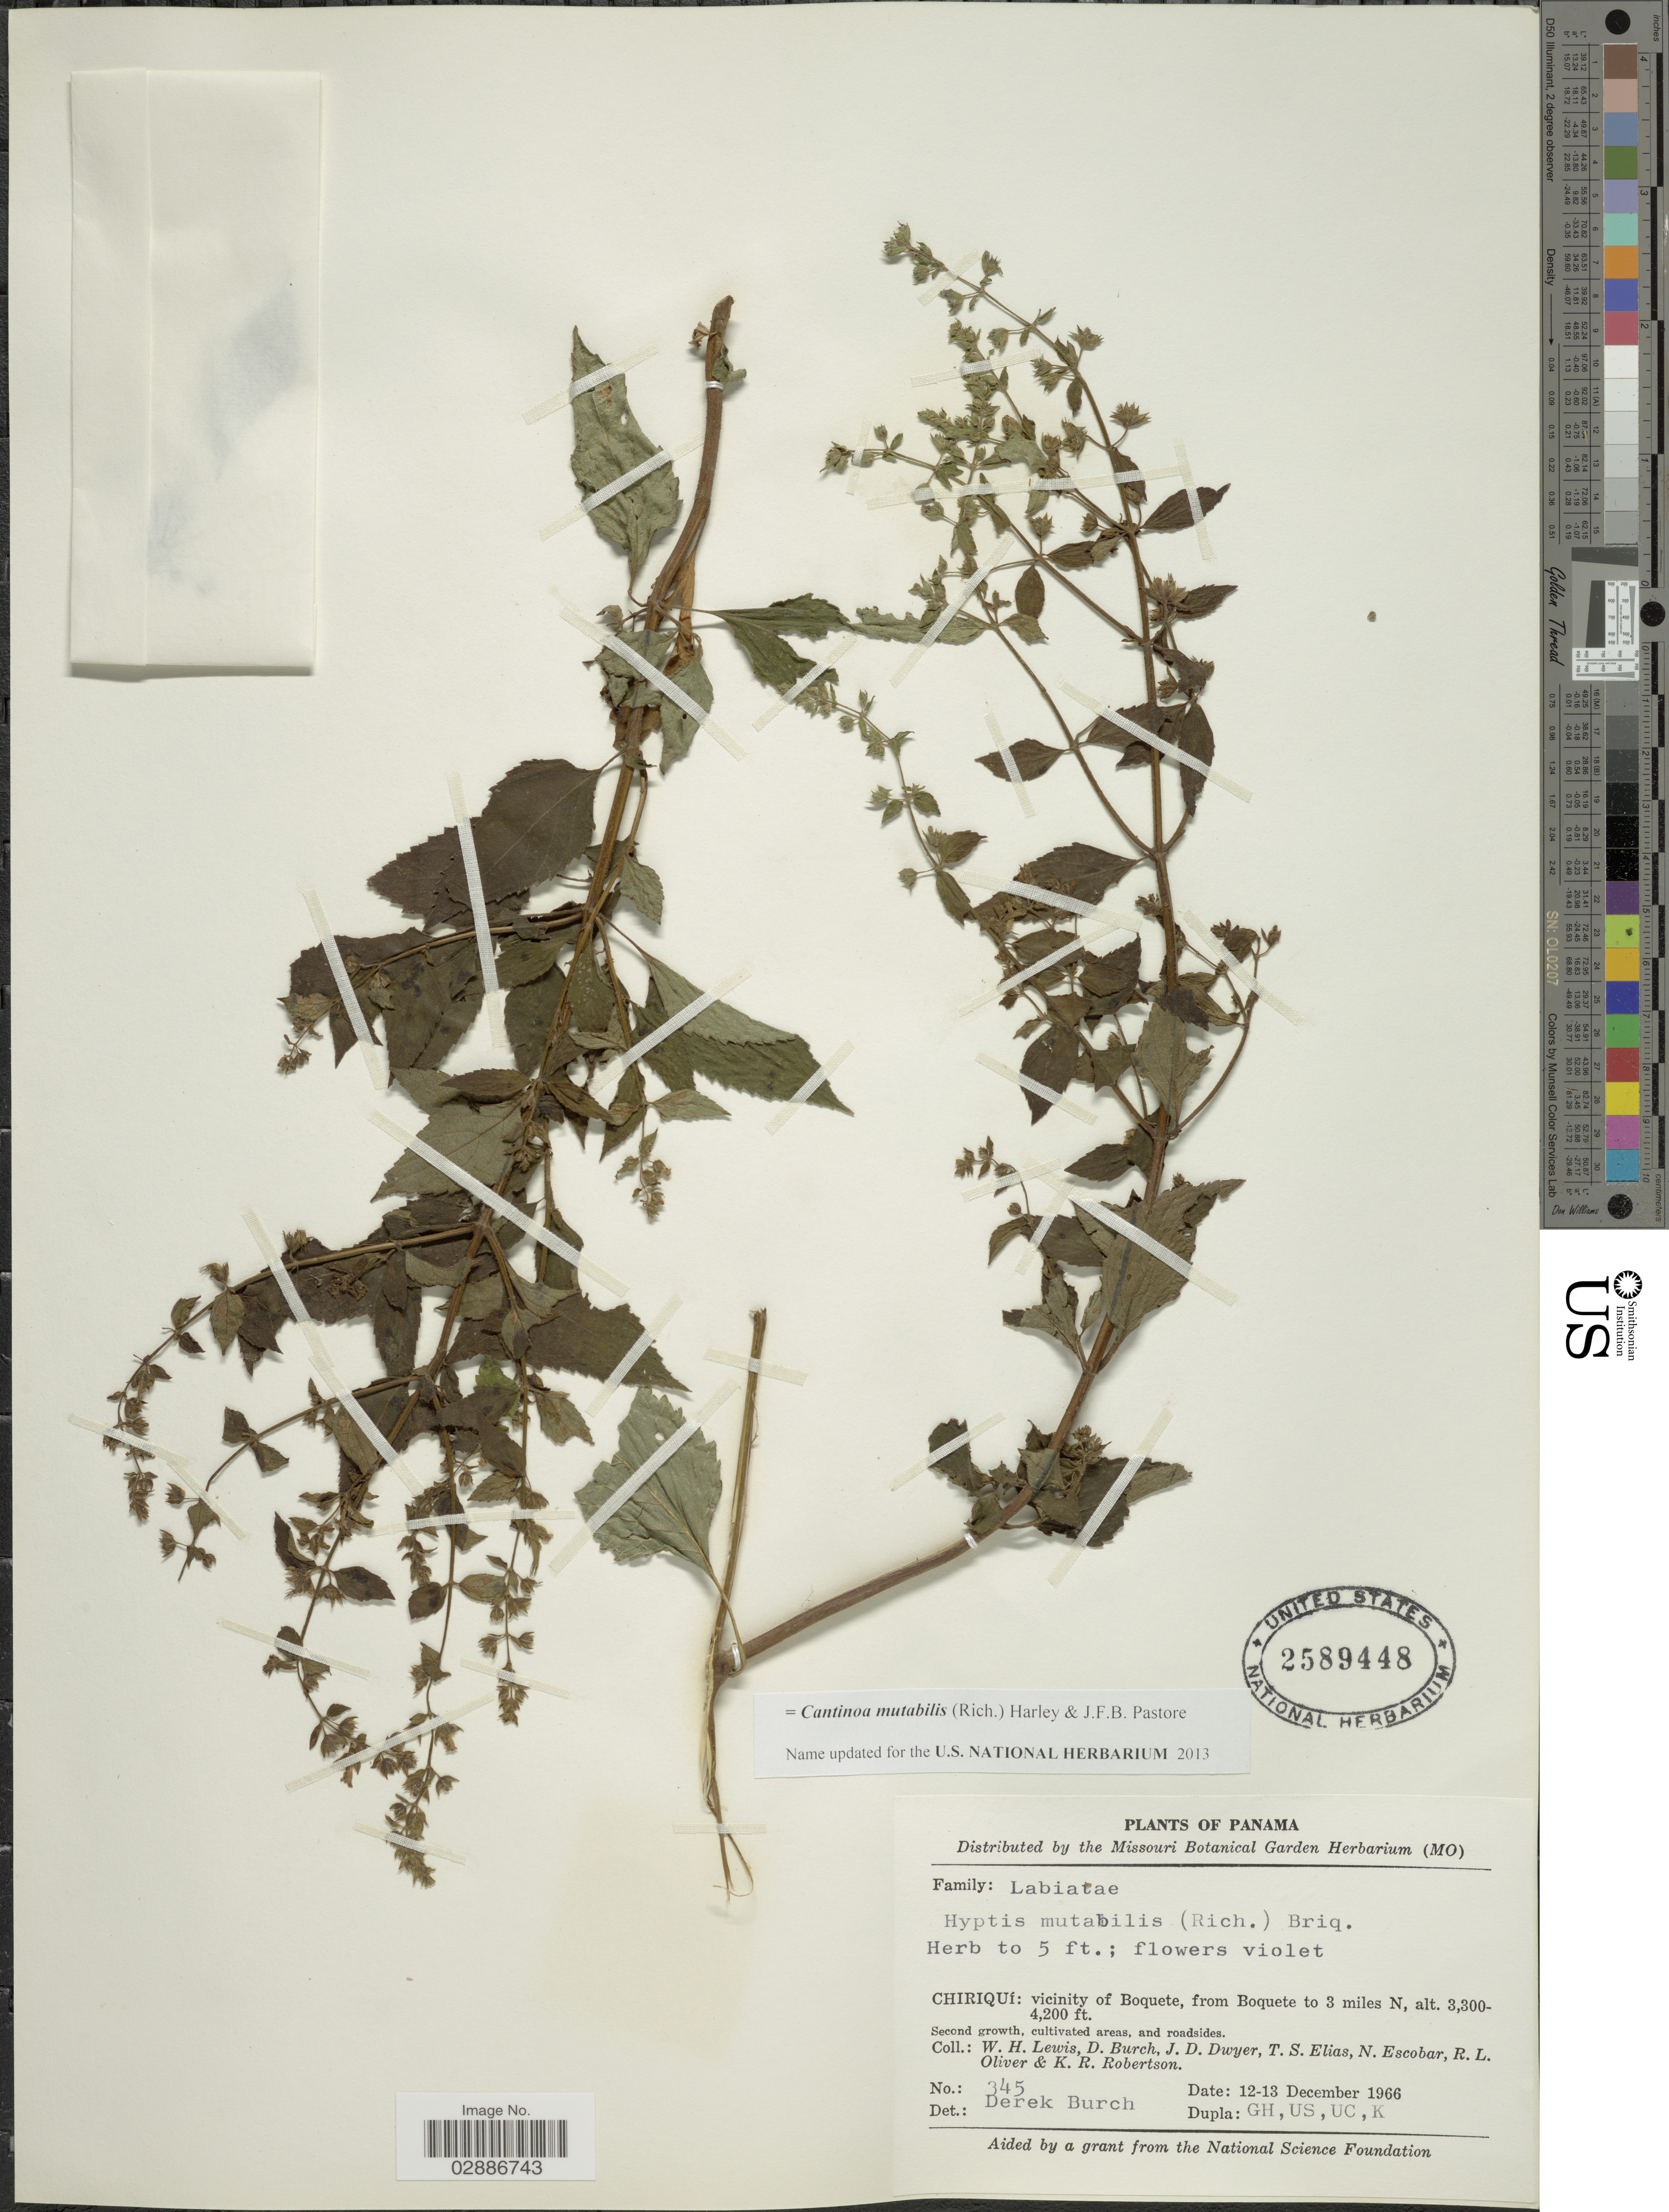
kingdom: Plantae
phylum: Tracheophyta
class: Magnoliopsida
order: Lamiales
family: Lamiaceae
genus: Cantinoa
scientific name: Cantinoa mutabilis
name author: (Rich.) Harley & J.F.B. Pastore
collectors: W. H. Lewis, D. Burch, J. D. Dwyer, T. S. Elias & et al.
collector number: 345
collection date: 1966-12-12/1966-12-13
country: Panama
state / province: Chiriqui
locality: Vicinity of Boquete to 3 miles N.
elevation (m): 1006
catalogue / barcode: US 2589448